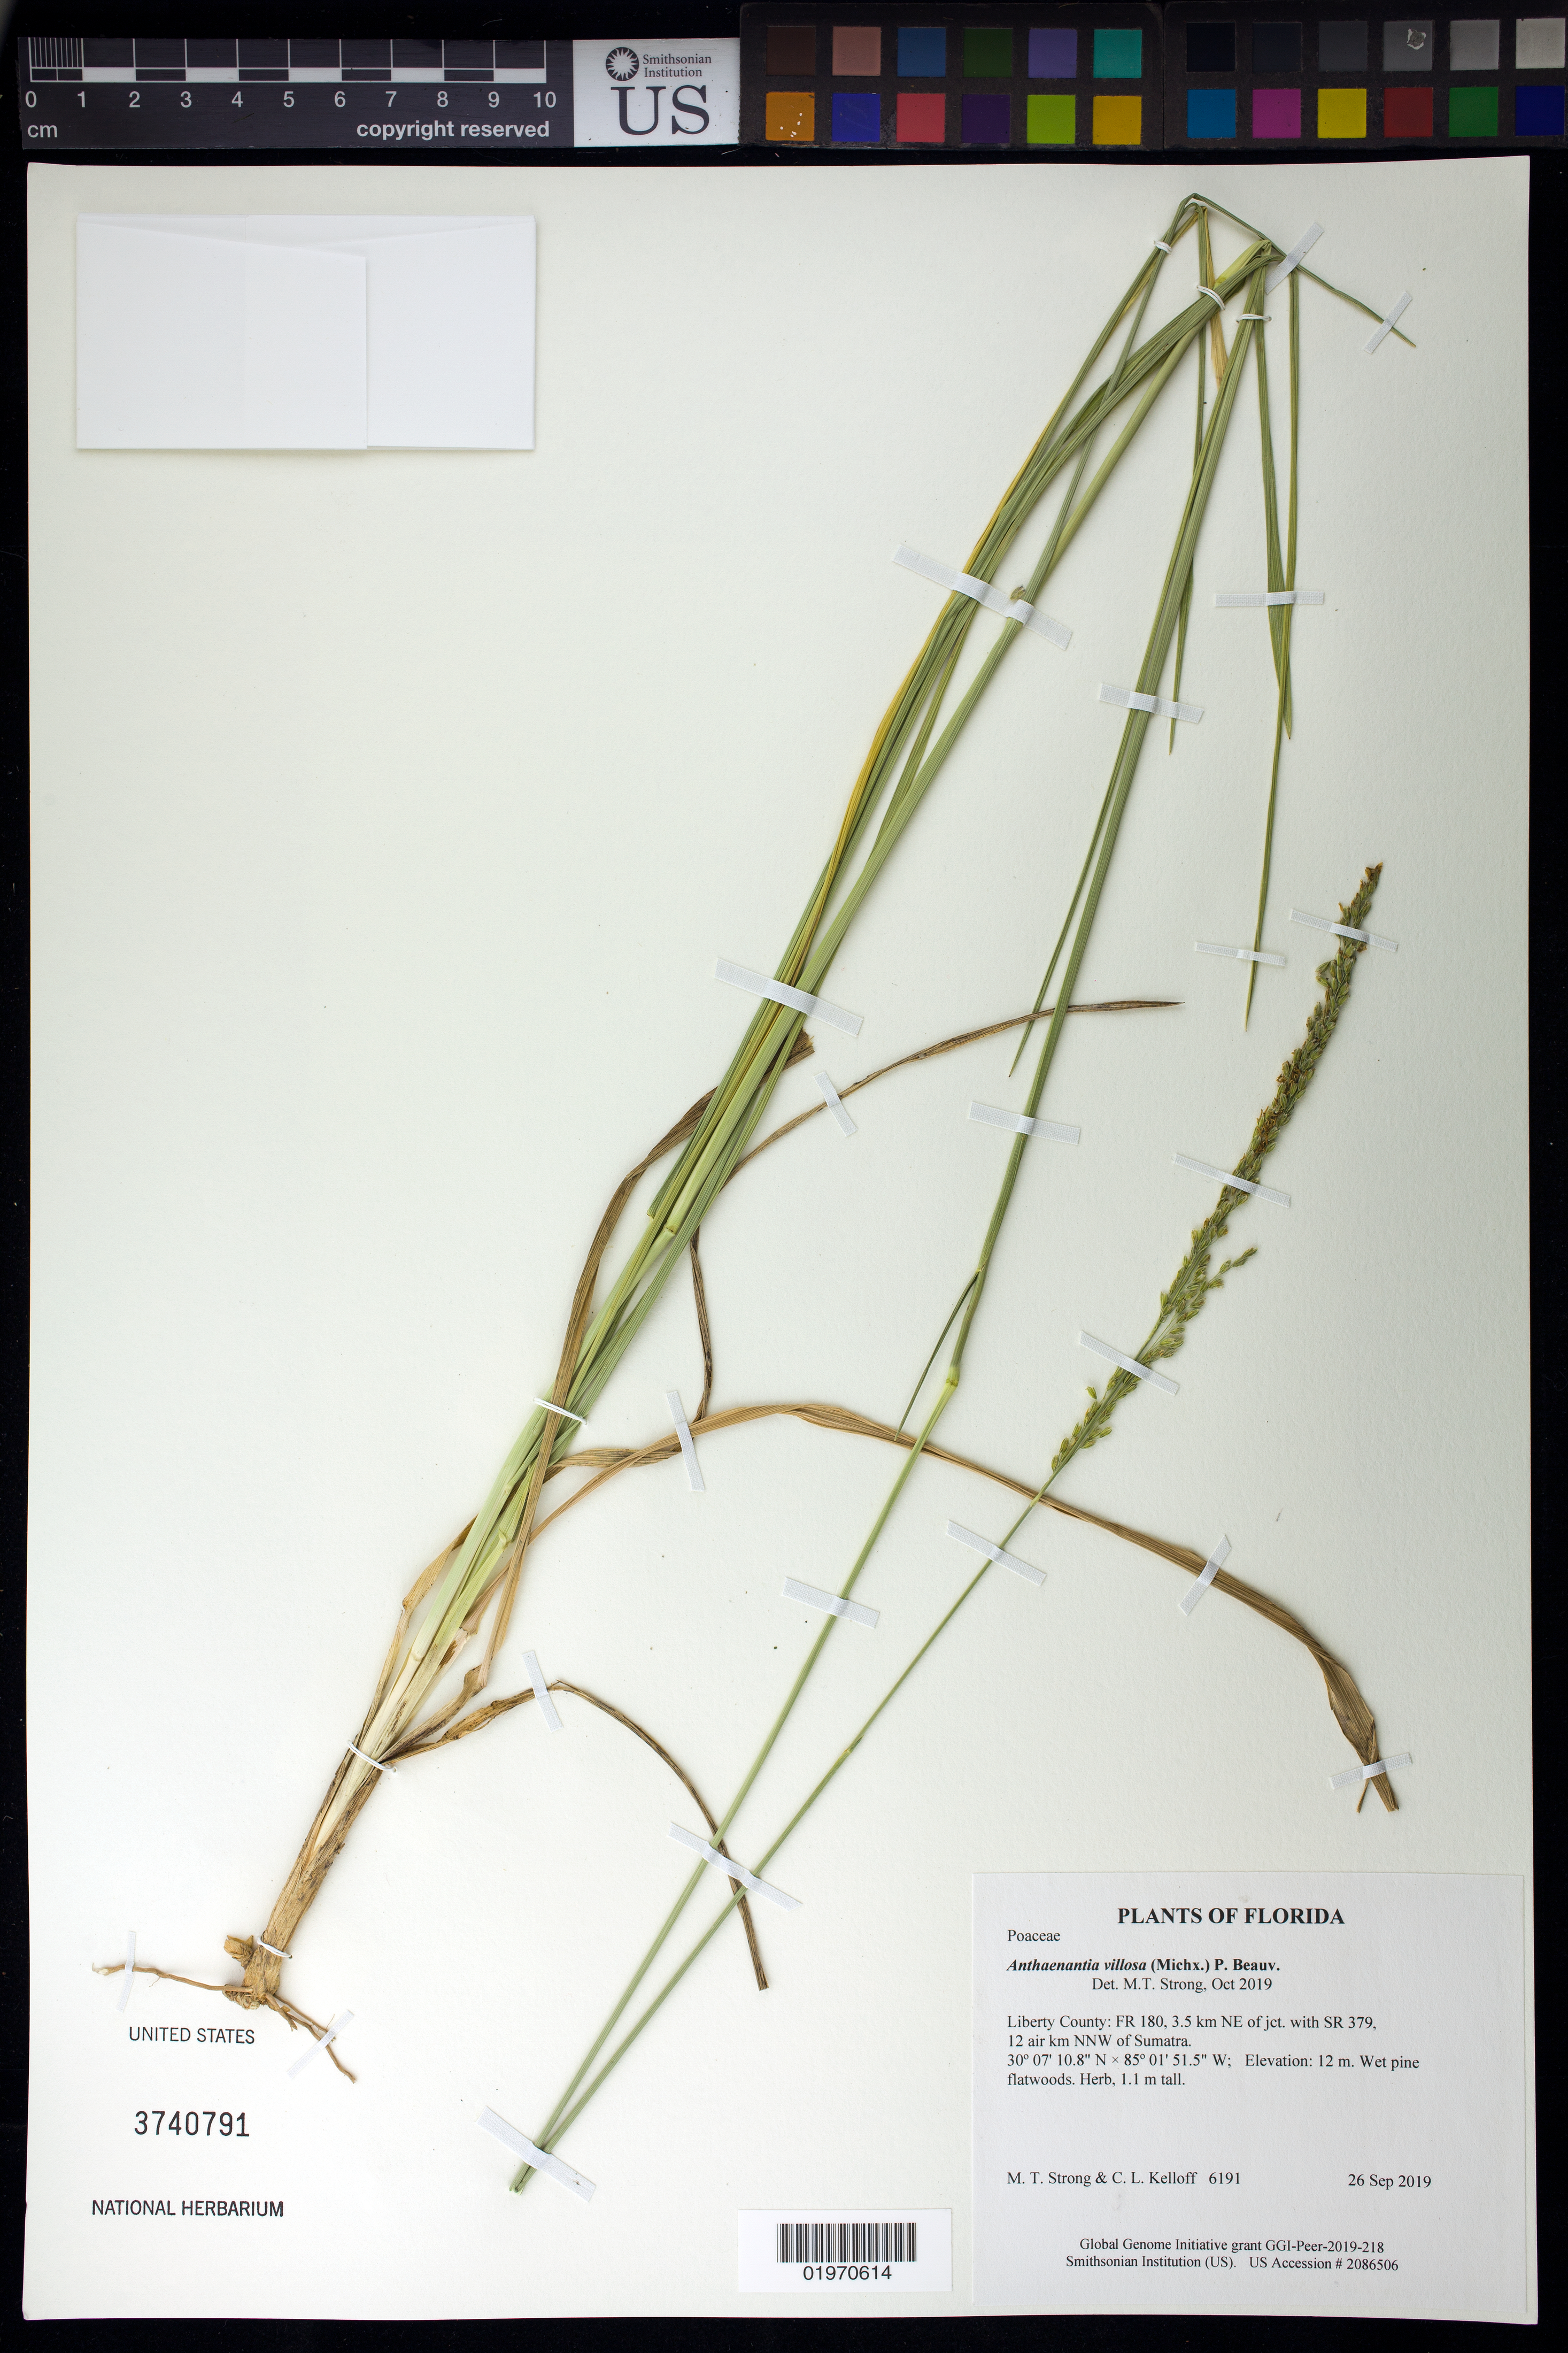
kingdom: Plantae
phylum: Tracheophyta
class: Liliopsida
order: Poales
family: Poaceae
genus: Anthaenantia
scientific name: Anthaenantia villosa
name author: (Michx.) P. Beauv.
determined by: Strong, Mark T., (BOT), Smithsonian Institution - National Museum of Natural History (UNITED STATES)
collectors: M. T. Strong & C. L. Kelloff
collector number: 6191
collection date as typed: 26 Sep 2019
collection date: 2019-09-26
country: United States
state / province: Florida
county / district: Liberty County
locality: FR 180, 3.5 km NE of jct. with SR 379, 12 air km NNW of Sumatra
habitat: Wet pine flatwoods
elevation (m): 12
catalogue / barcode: US 3740791